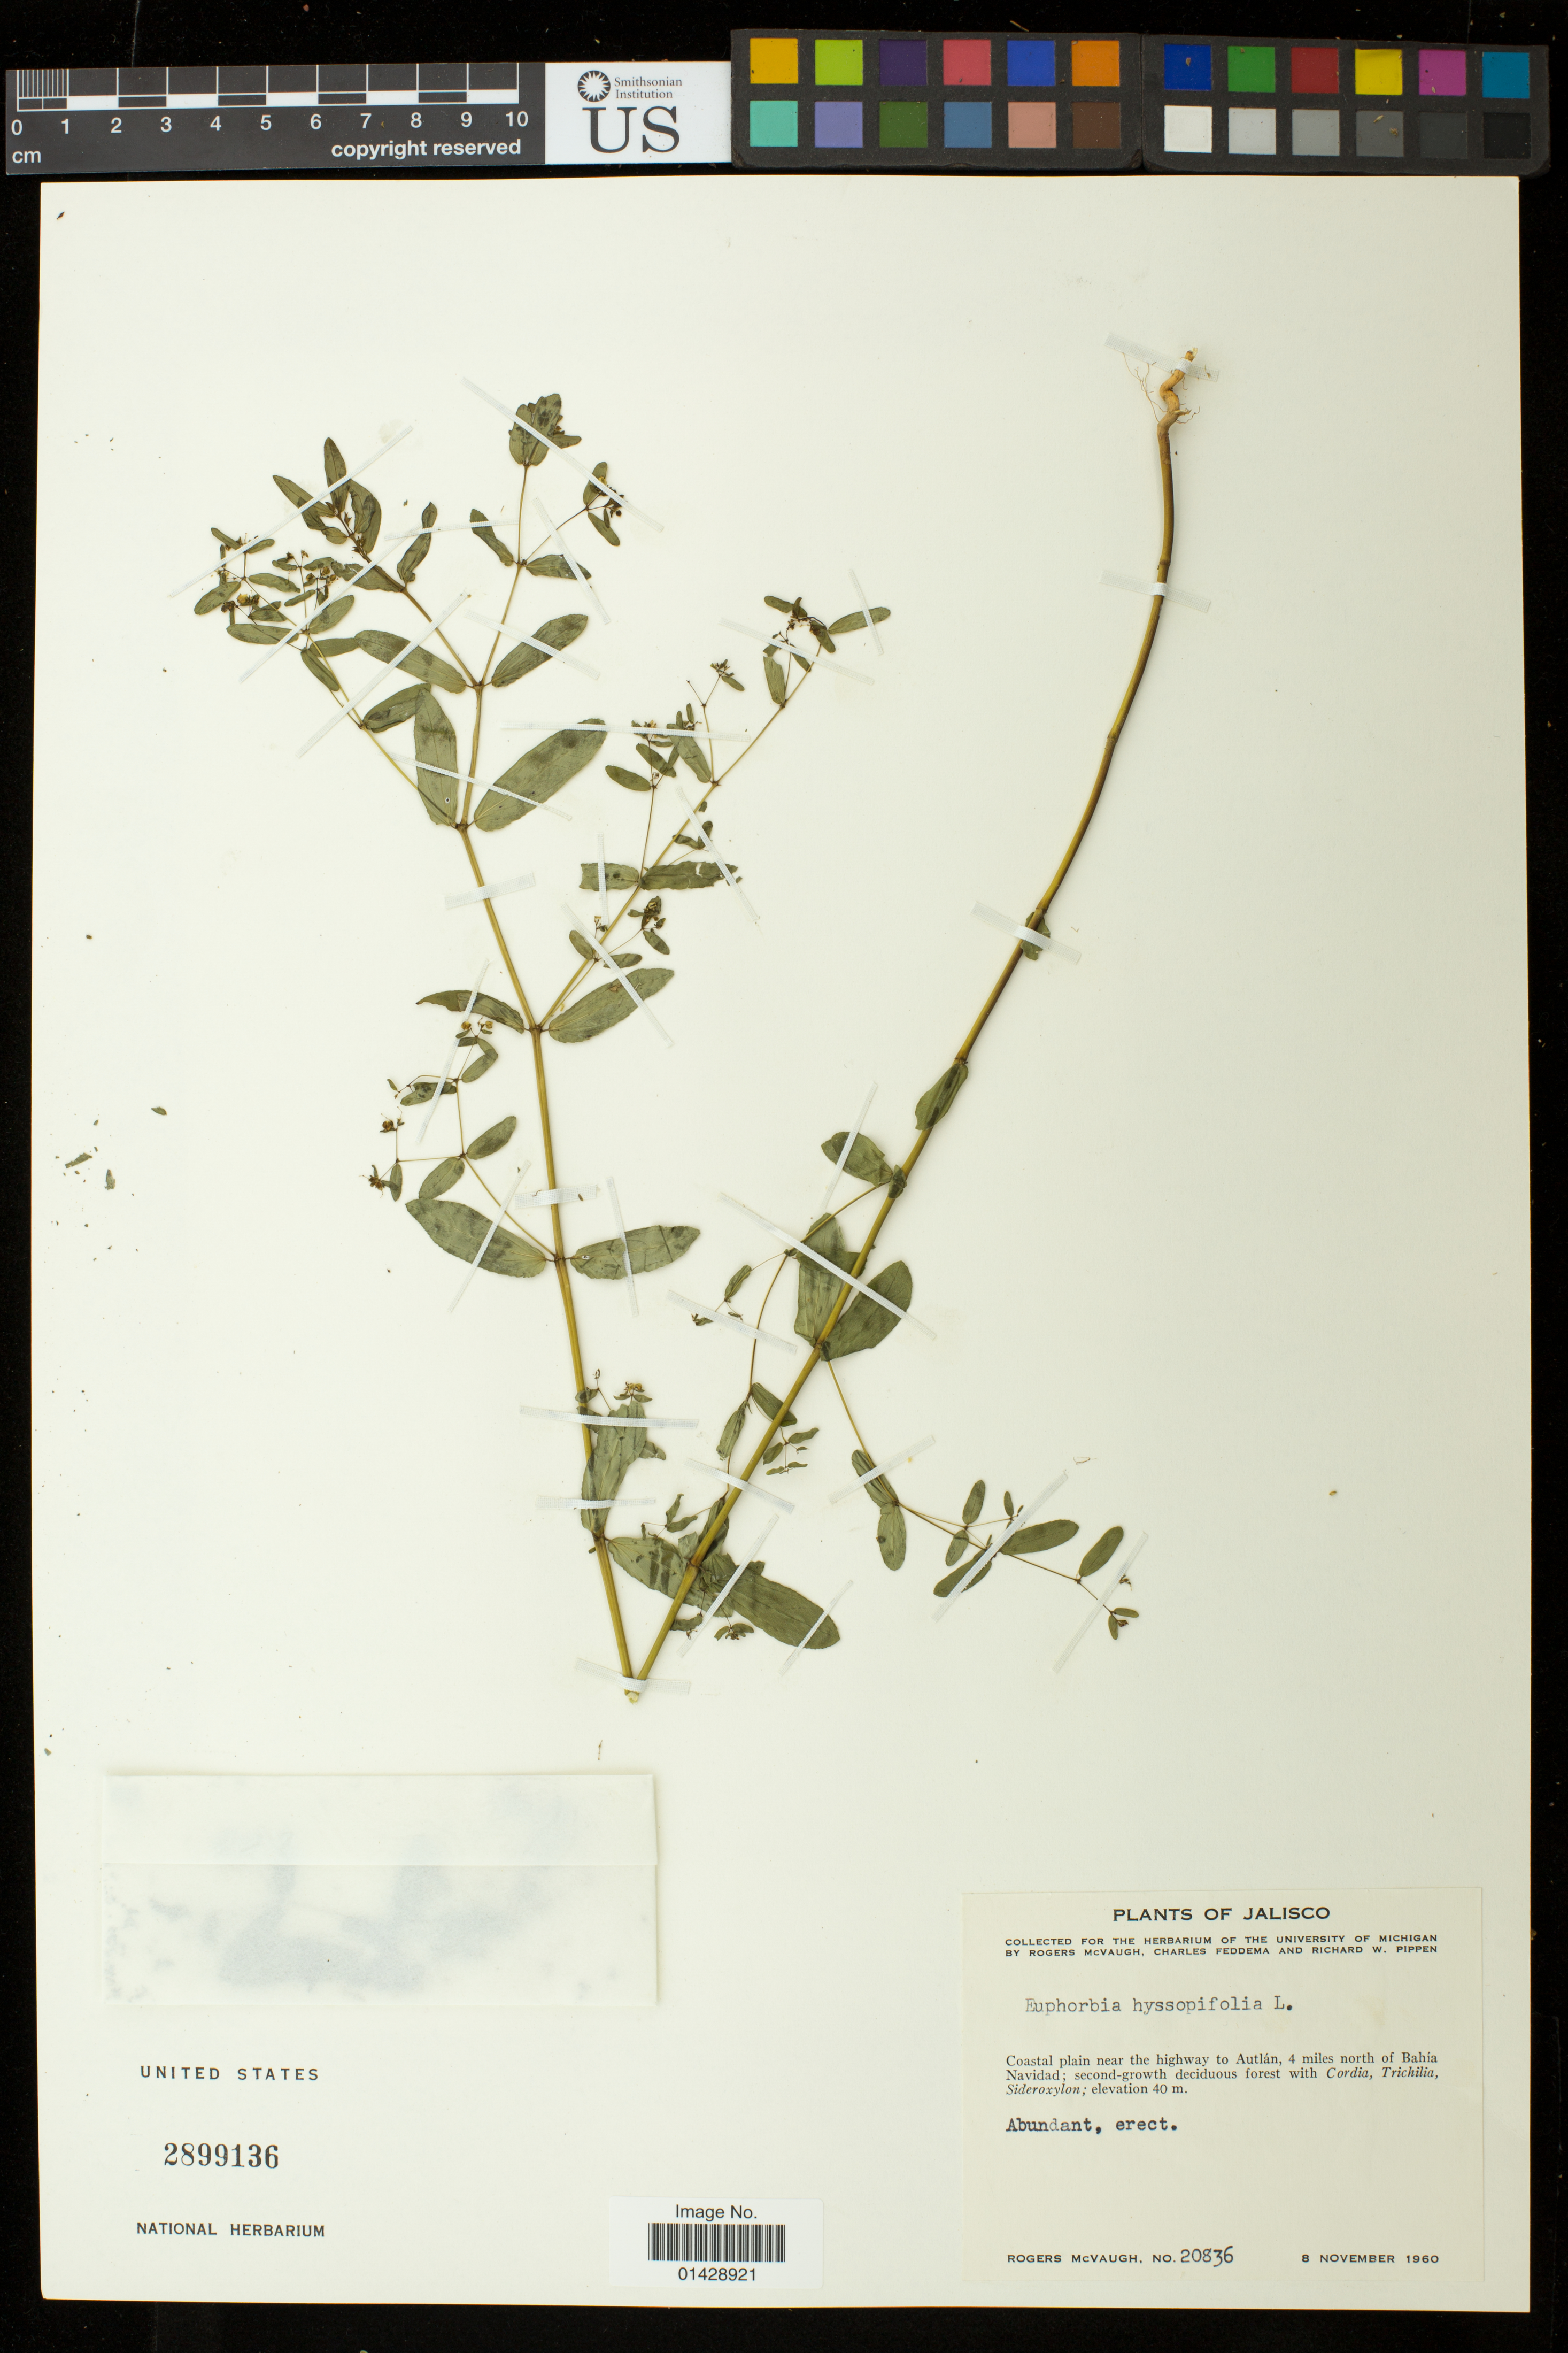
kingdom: Plantae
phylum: Tracheophyta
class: Magnoliopsida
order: Malpighiales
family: Euphorbiaceae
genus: Euphorbia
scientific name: Euphorbia hyssopifolia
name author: L.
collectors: R. McVaugh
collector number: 20836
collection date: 1960-11-08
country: Mexico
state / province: Jalisco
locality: Coastal plain near the highway to Autlan, 4 miles north of Bahia Navidad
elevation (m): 40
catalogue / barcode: US 2899136